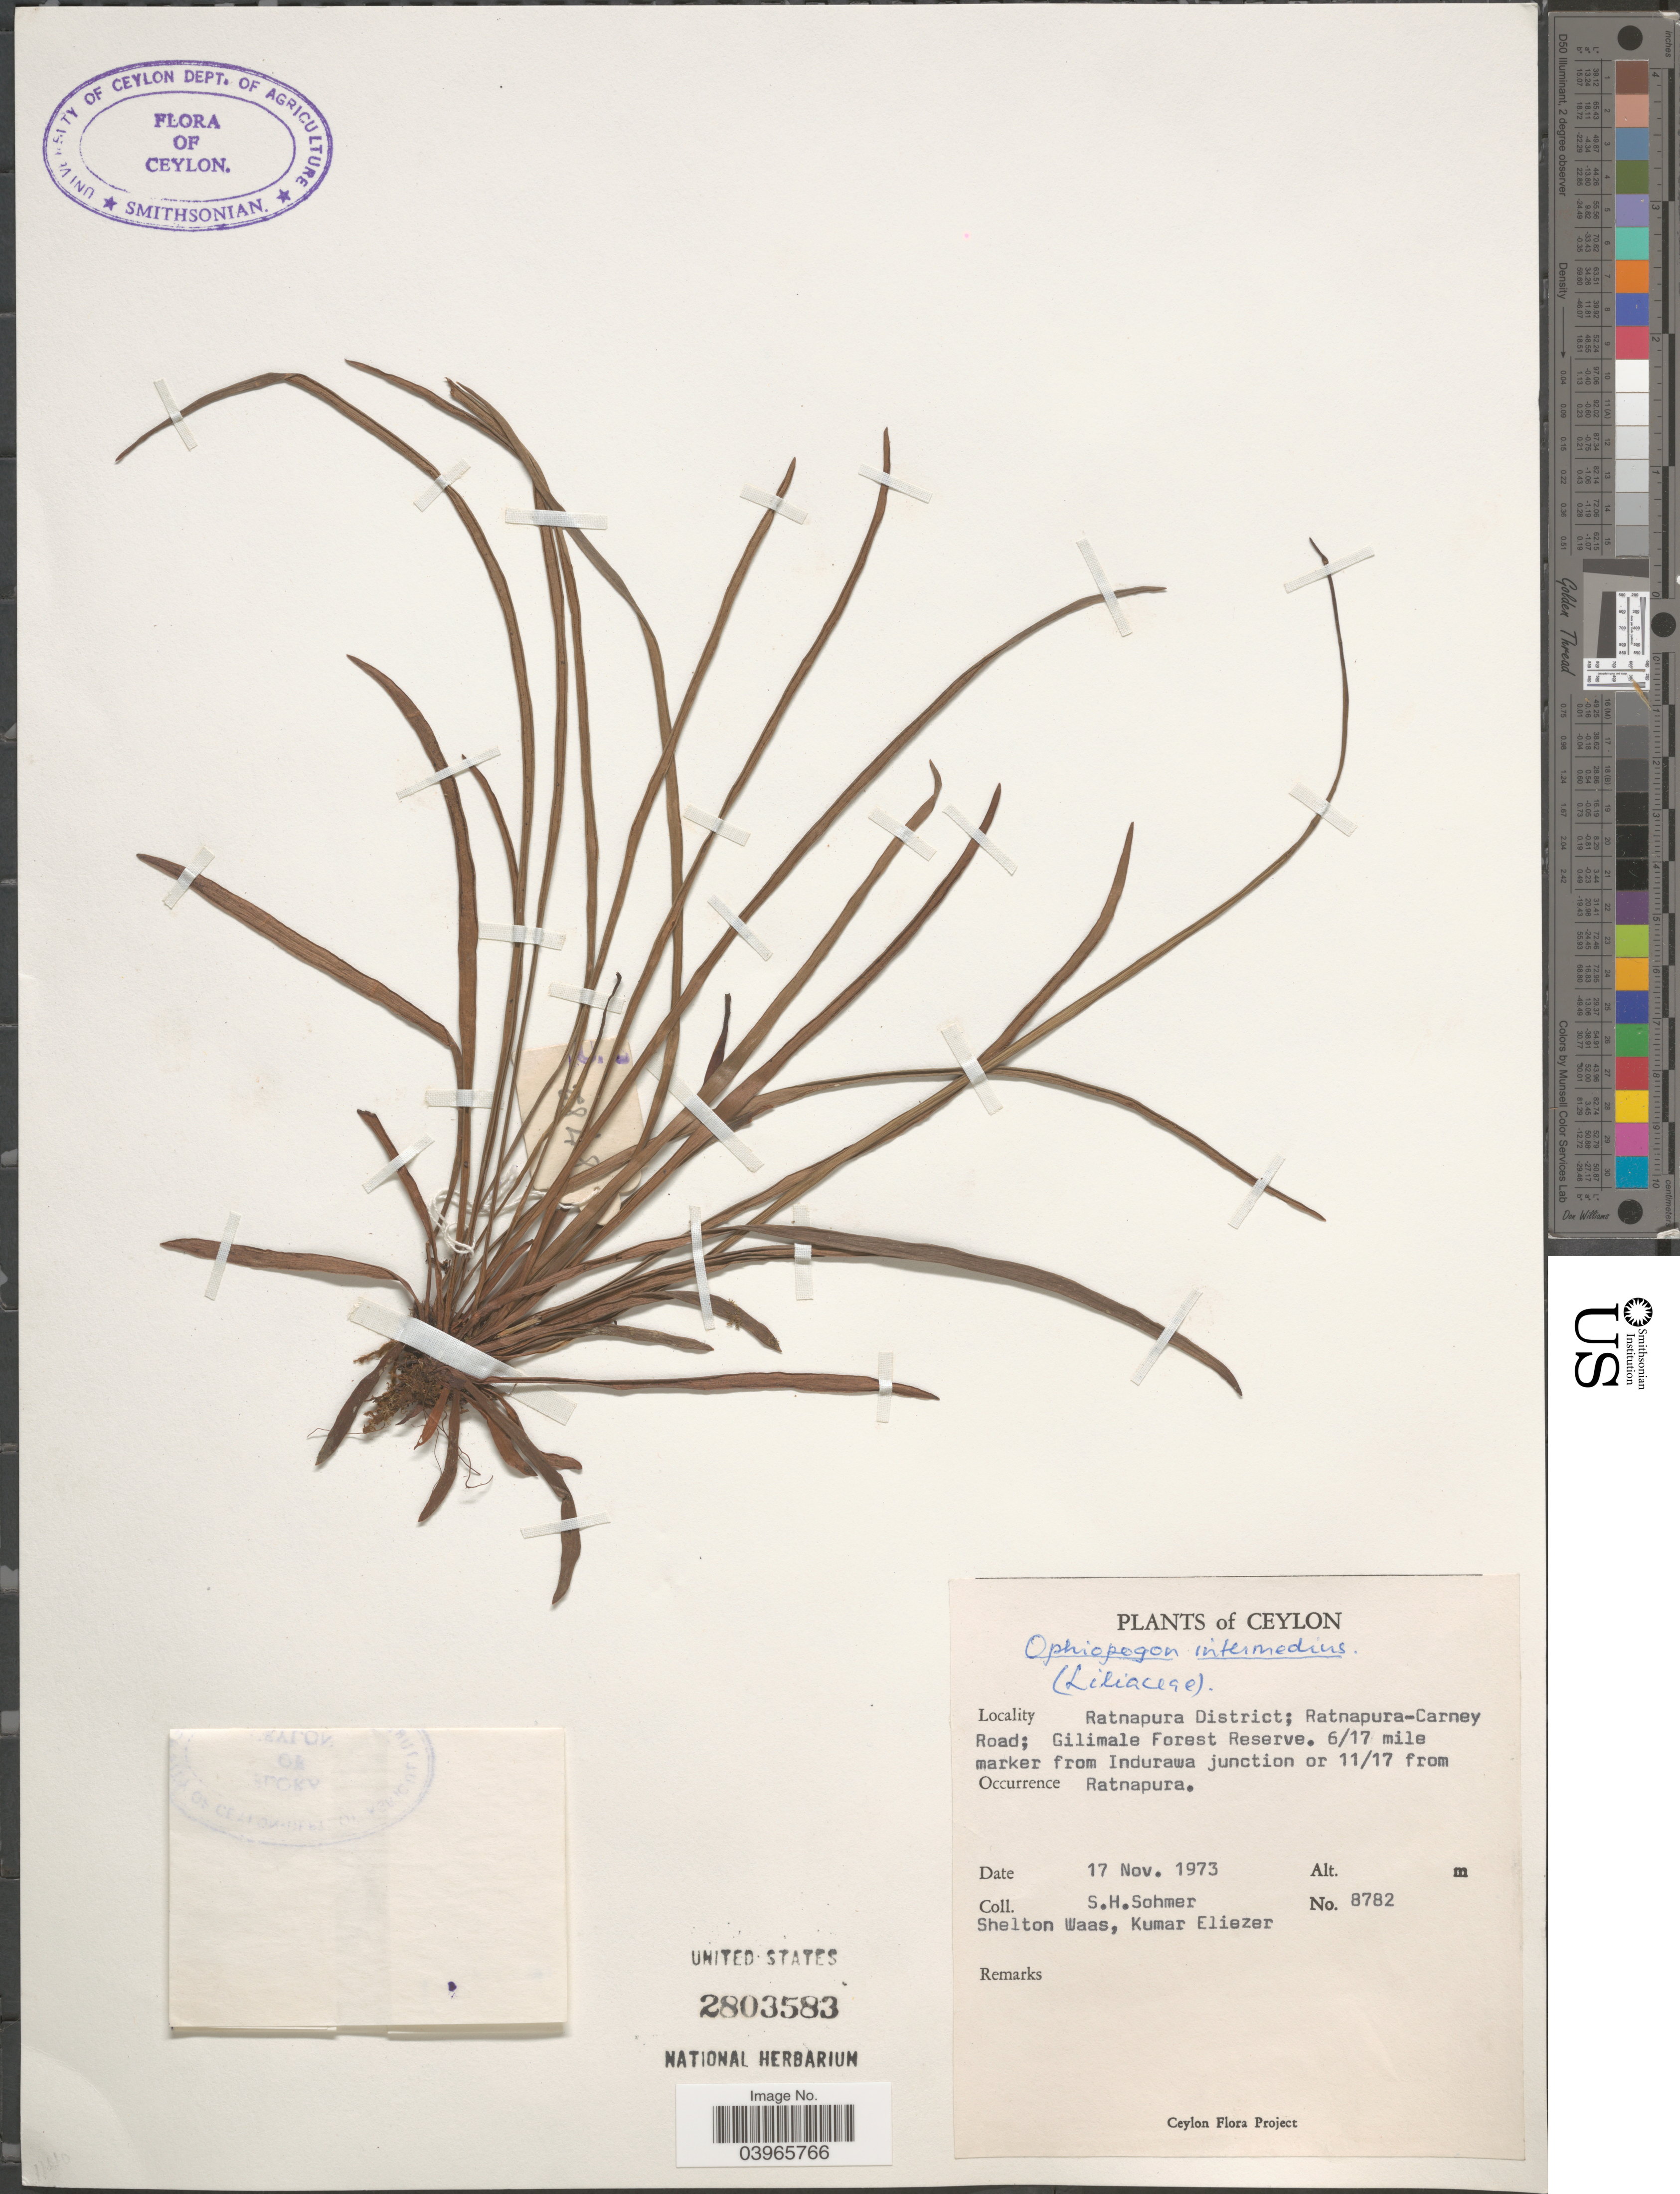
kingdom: Plantae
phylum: Tracheophyta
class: Liliopsida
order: Asparagales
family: Asparagaceae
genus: Ophiopogon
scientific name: Ophiopogon intermedius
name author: D. Don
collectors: S. H. Sohmer, S. Waas & K. Eliezer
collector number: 8782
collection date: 1973-11-17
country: Sri Lanka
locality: Ceylon. Ratnapura District; Ratnapura-Carney Road; Gilimale Forest Reserve. 6/17 mile marker from Indurawa junction or 11/17 from Ratnapura.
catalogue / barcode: US 2803583